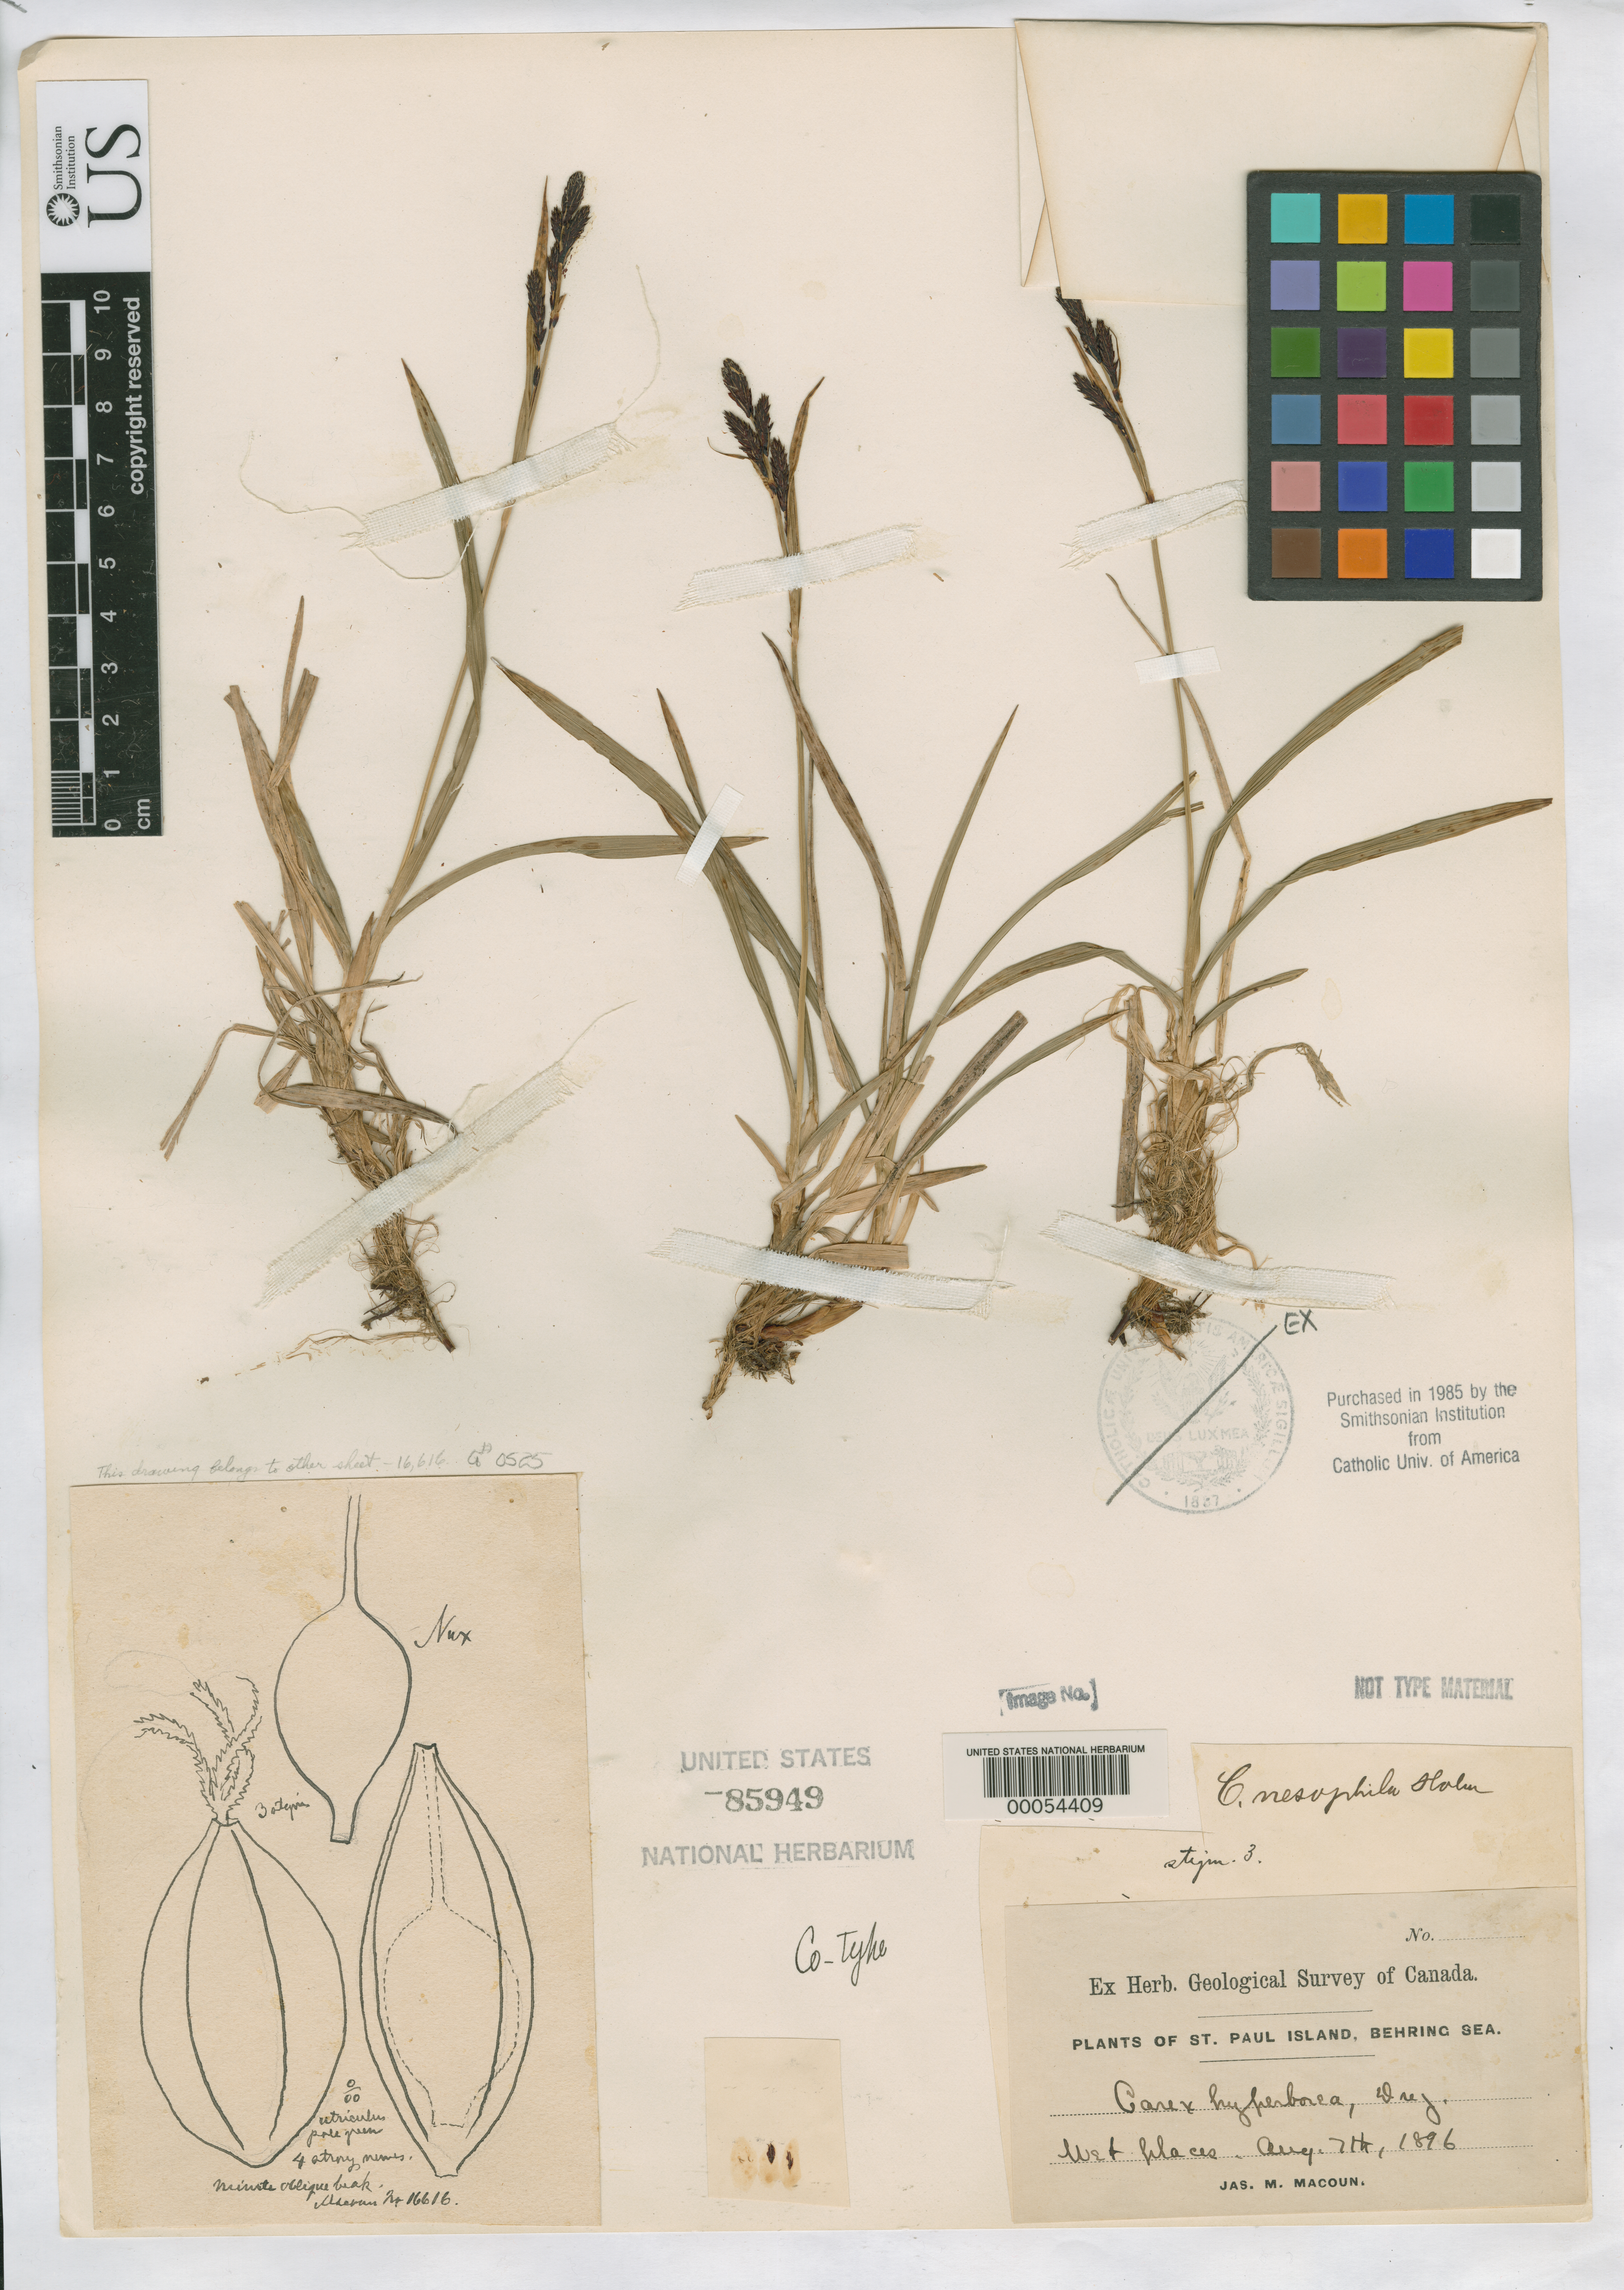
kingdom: Plantae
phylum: Tracheophyta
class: Liliopsida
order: Poales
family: Cyperaceae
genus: Carex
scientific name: Carex nesophila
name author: Holm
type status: Possible Syntype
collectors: J. M. Macoun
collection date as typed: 07 Aug 1896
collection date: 1896-08-07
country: United States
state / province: Alaska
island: St. Paul Island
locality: St. Paul Island, Behring Sea.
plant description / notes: Type status uncertain; annotated "Co-type" but also stamped "NOT TYPE MATERIAL".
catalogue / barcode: US 85949